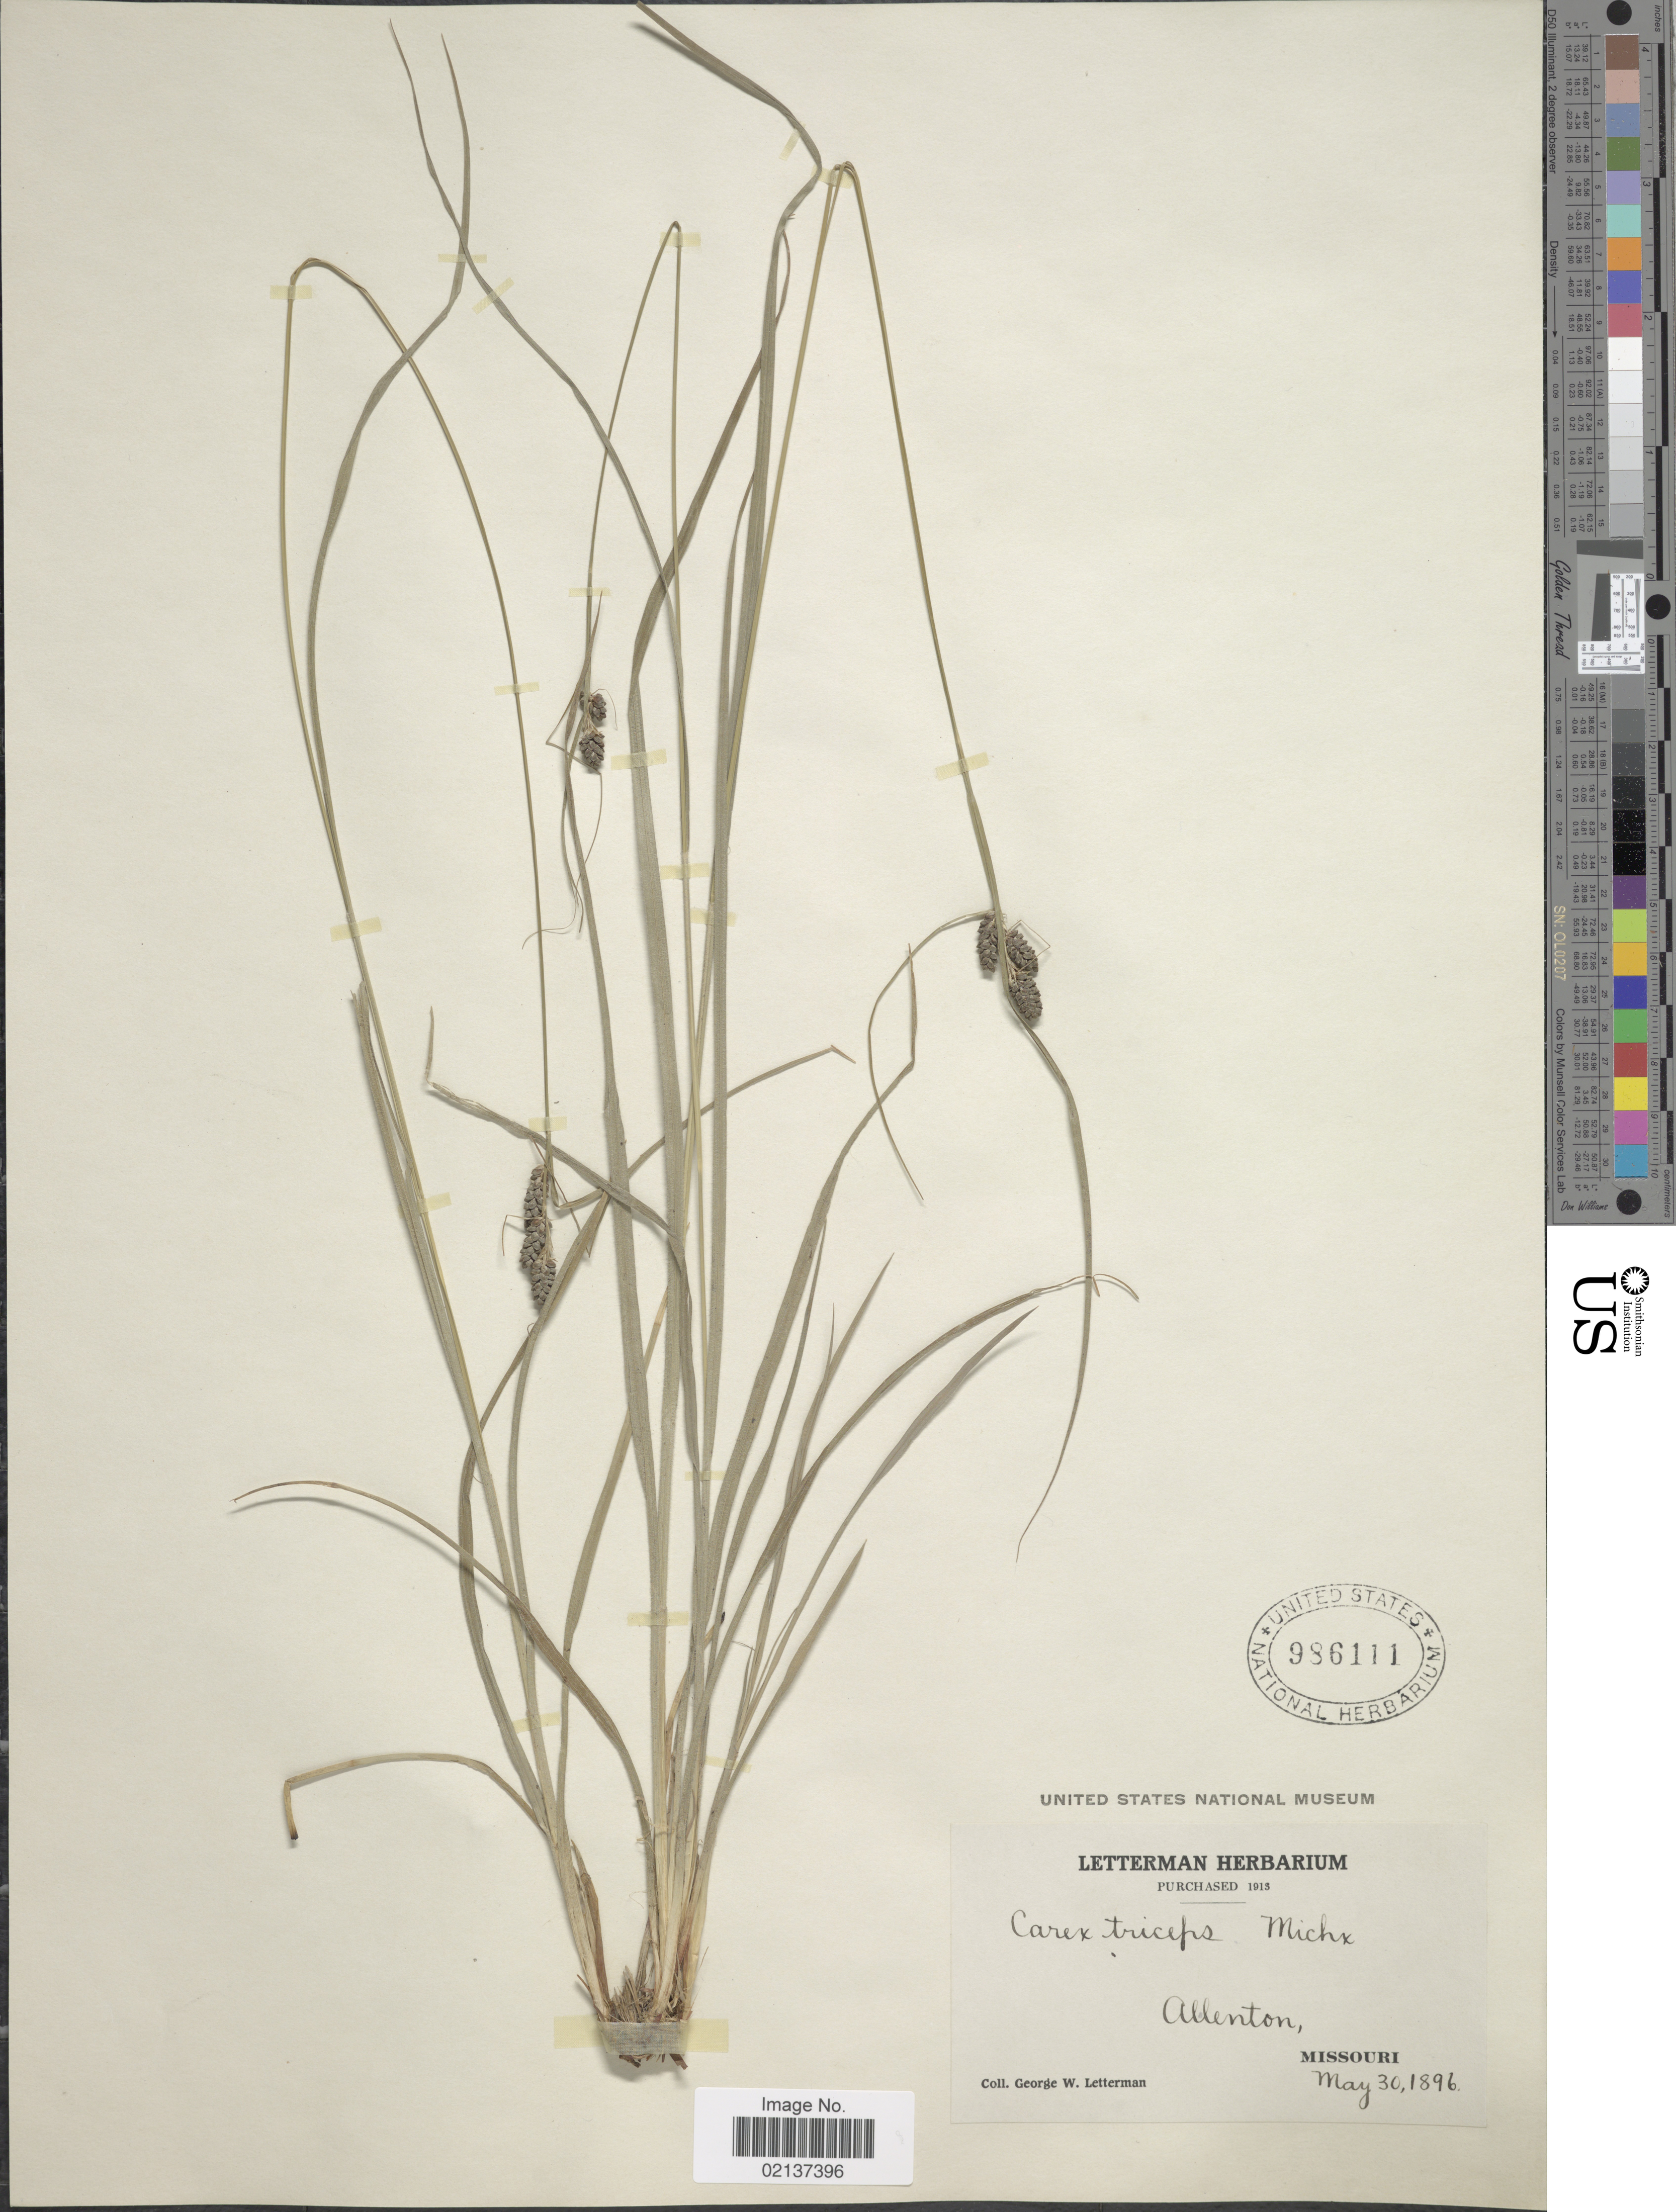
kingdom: Plantae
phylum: Tracheophyta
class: Liliopsida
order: Poales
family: Cyperaceae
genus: Carex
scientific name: Carex hirsutella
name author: Mack.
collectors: G. W. Letterman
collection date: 1896-05-30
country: United States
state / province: Missouri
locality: Allenton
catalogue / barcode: US 986111